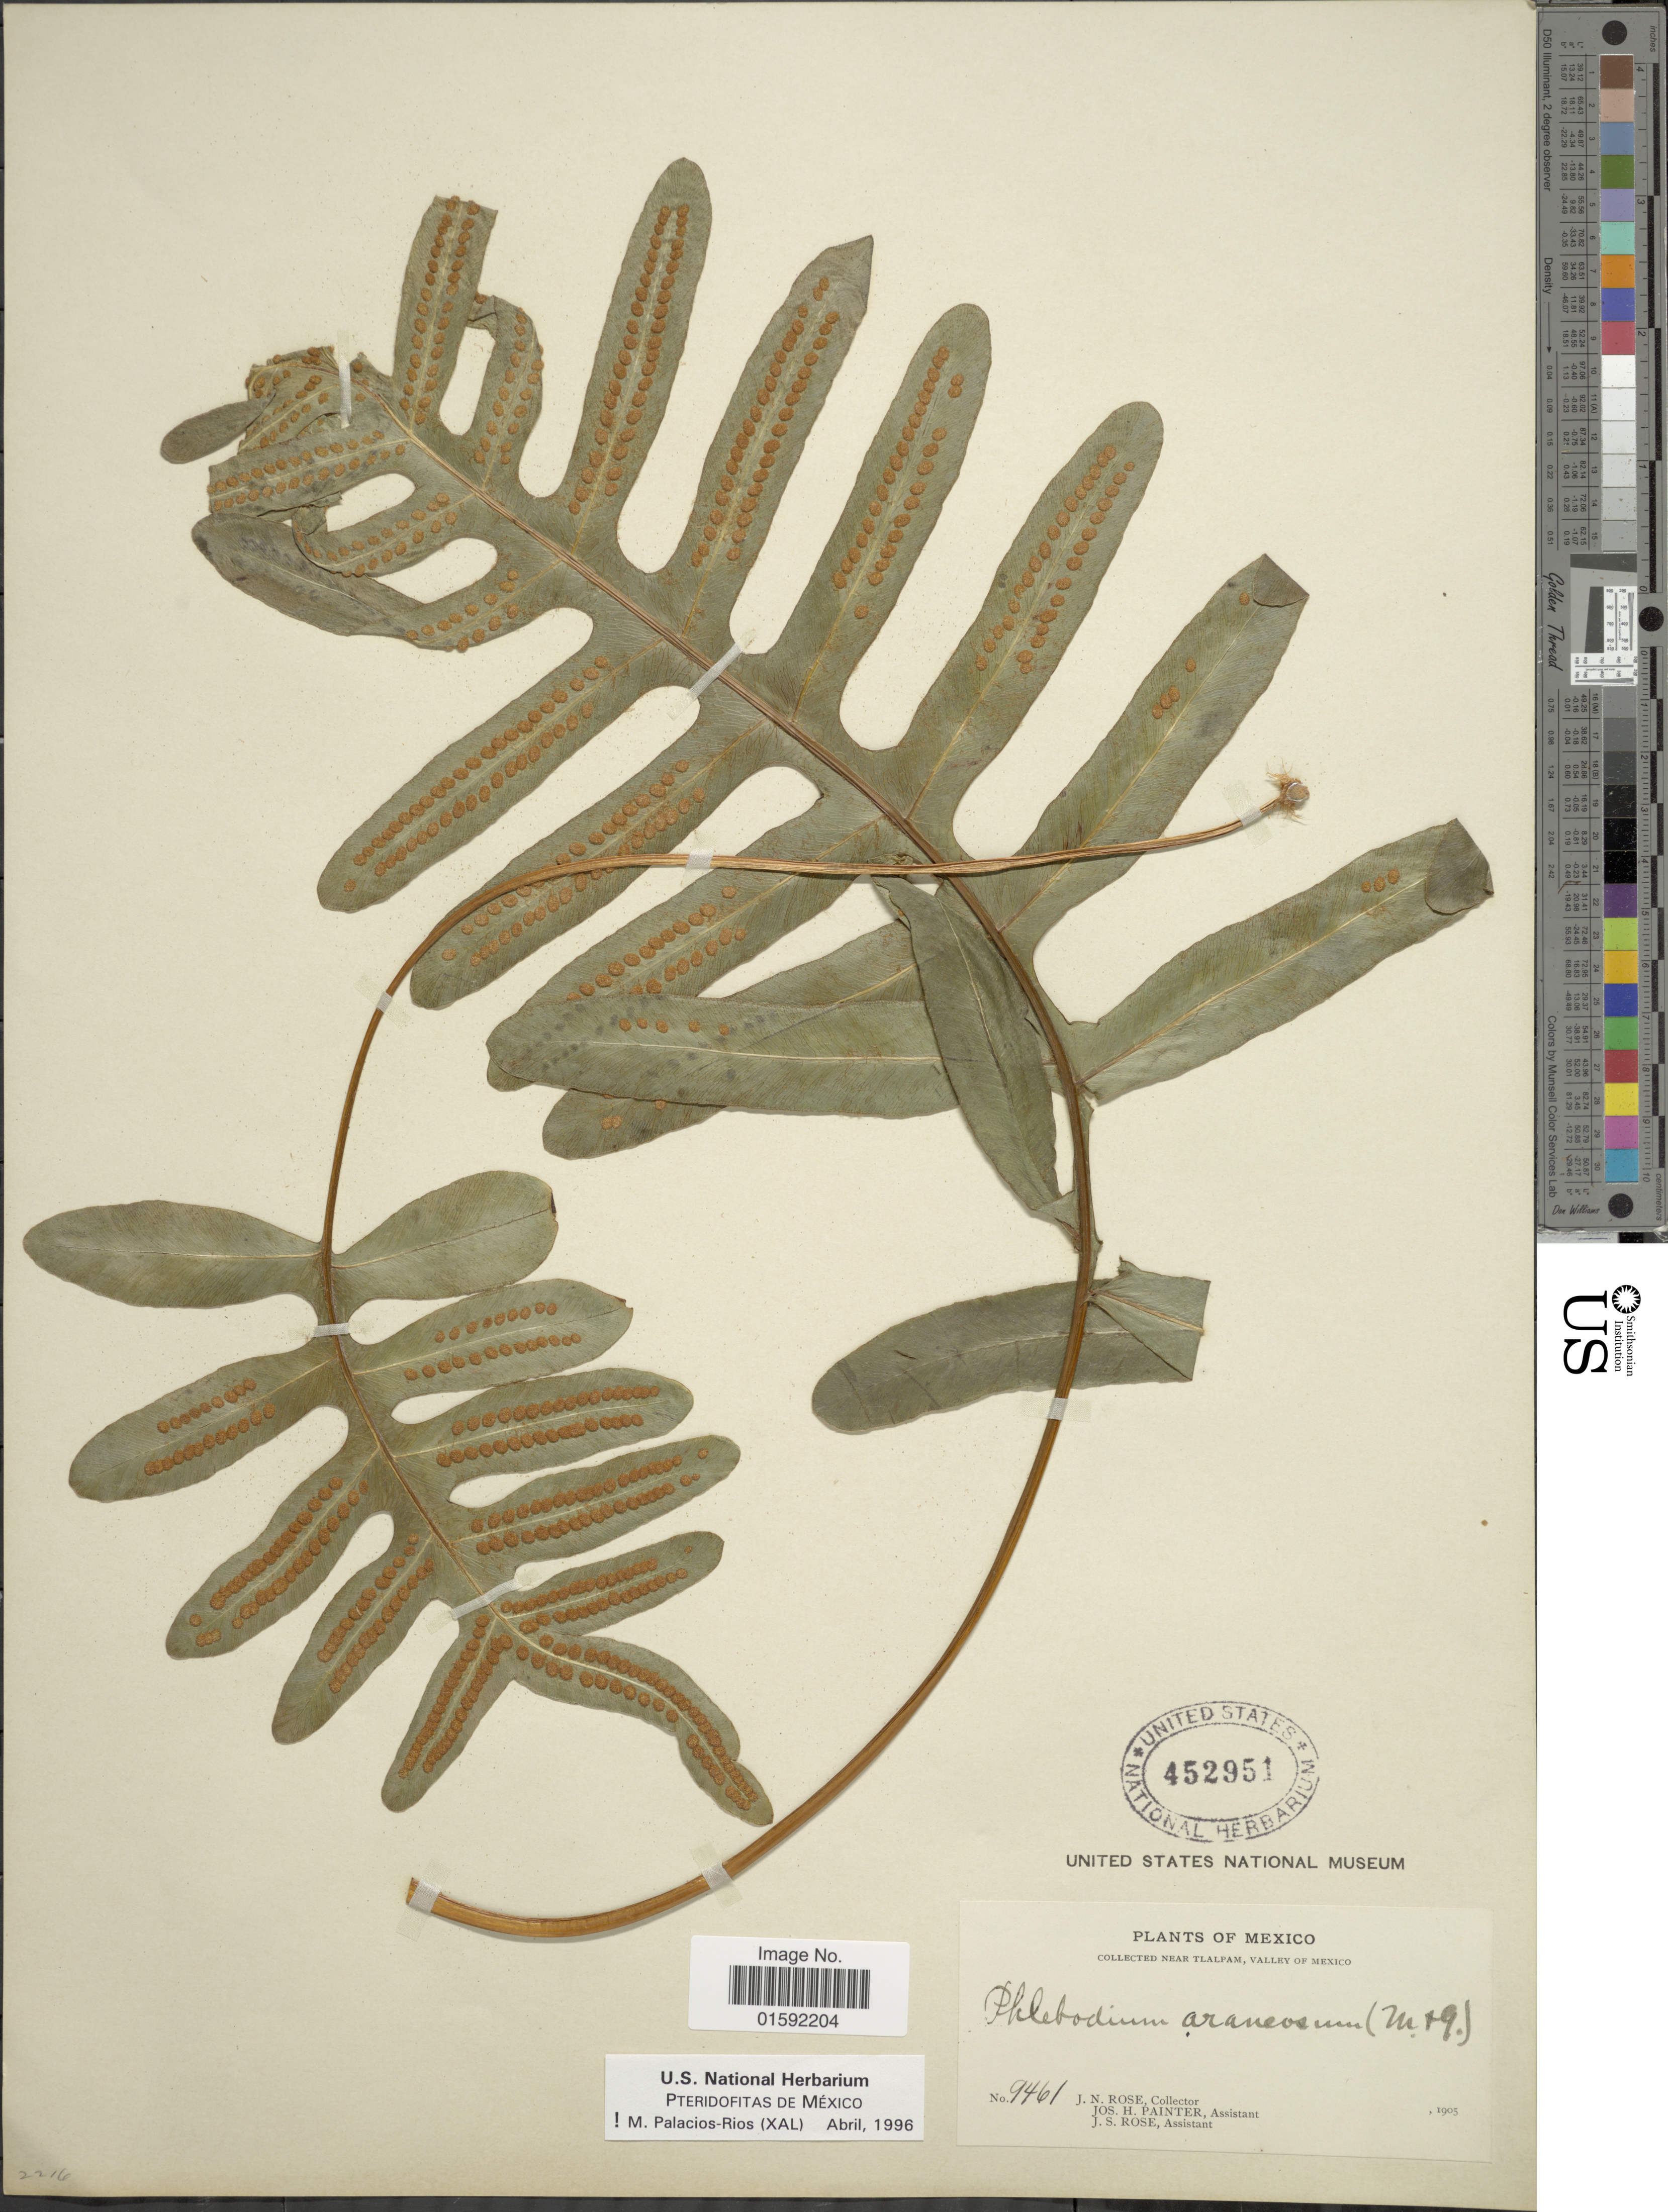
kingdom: Plantae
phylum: Tracheophyta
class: Polypodiopsida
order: Polypodiales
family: Polypodiaceae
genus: Phlebodium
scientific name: Phlebodium araneosum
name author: (M. Martens) Mickel & Beitel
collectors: J. N. Rose, J. H. Painter & J. S. Rose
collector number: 9461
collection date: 1905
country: Mexico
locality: Near Tlalpam, Valley of Mexico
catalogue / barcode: US 452951